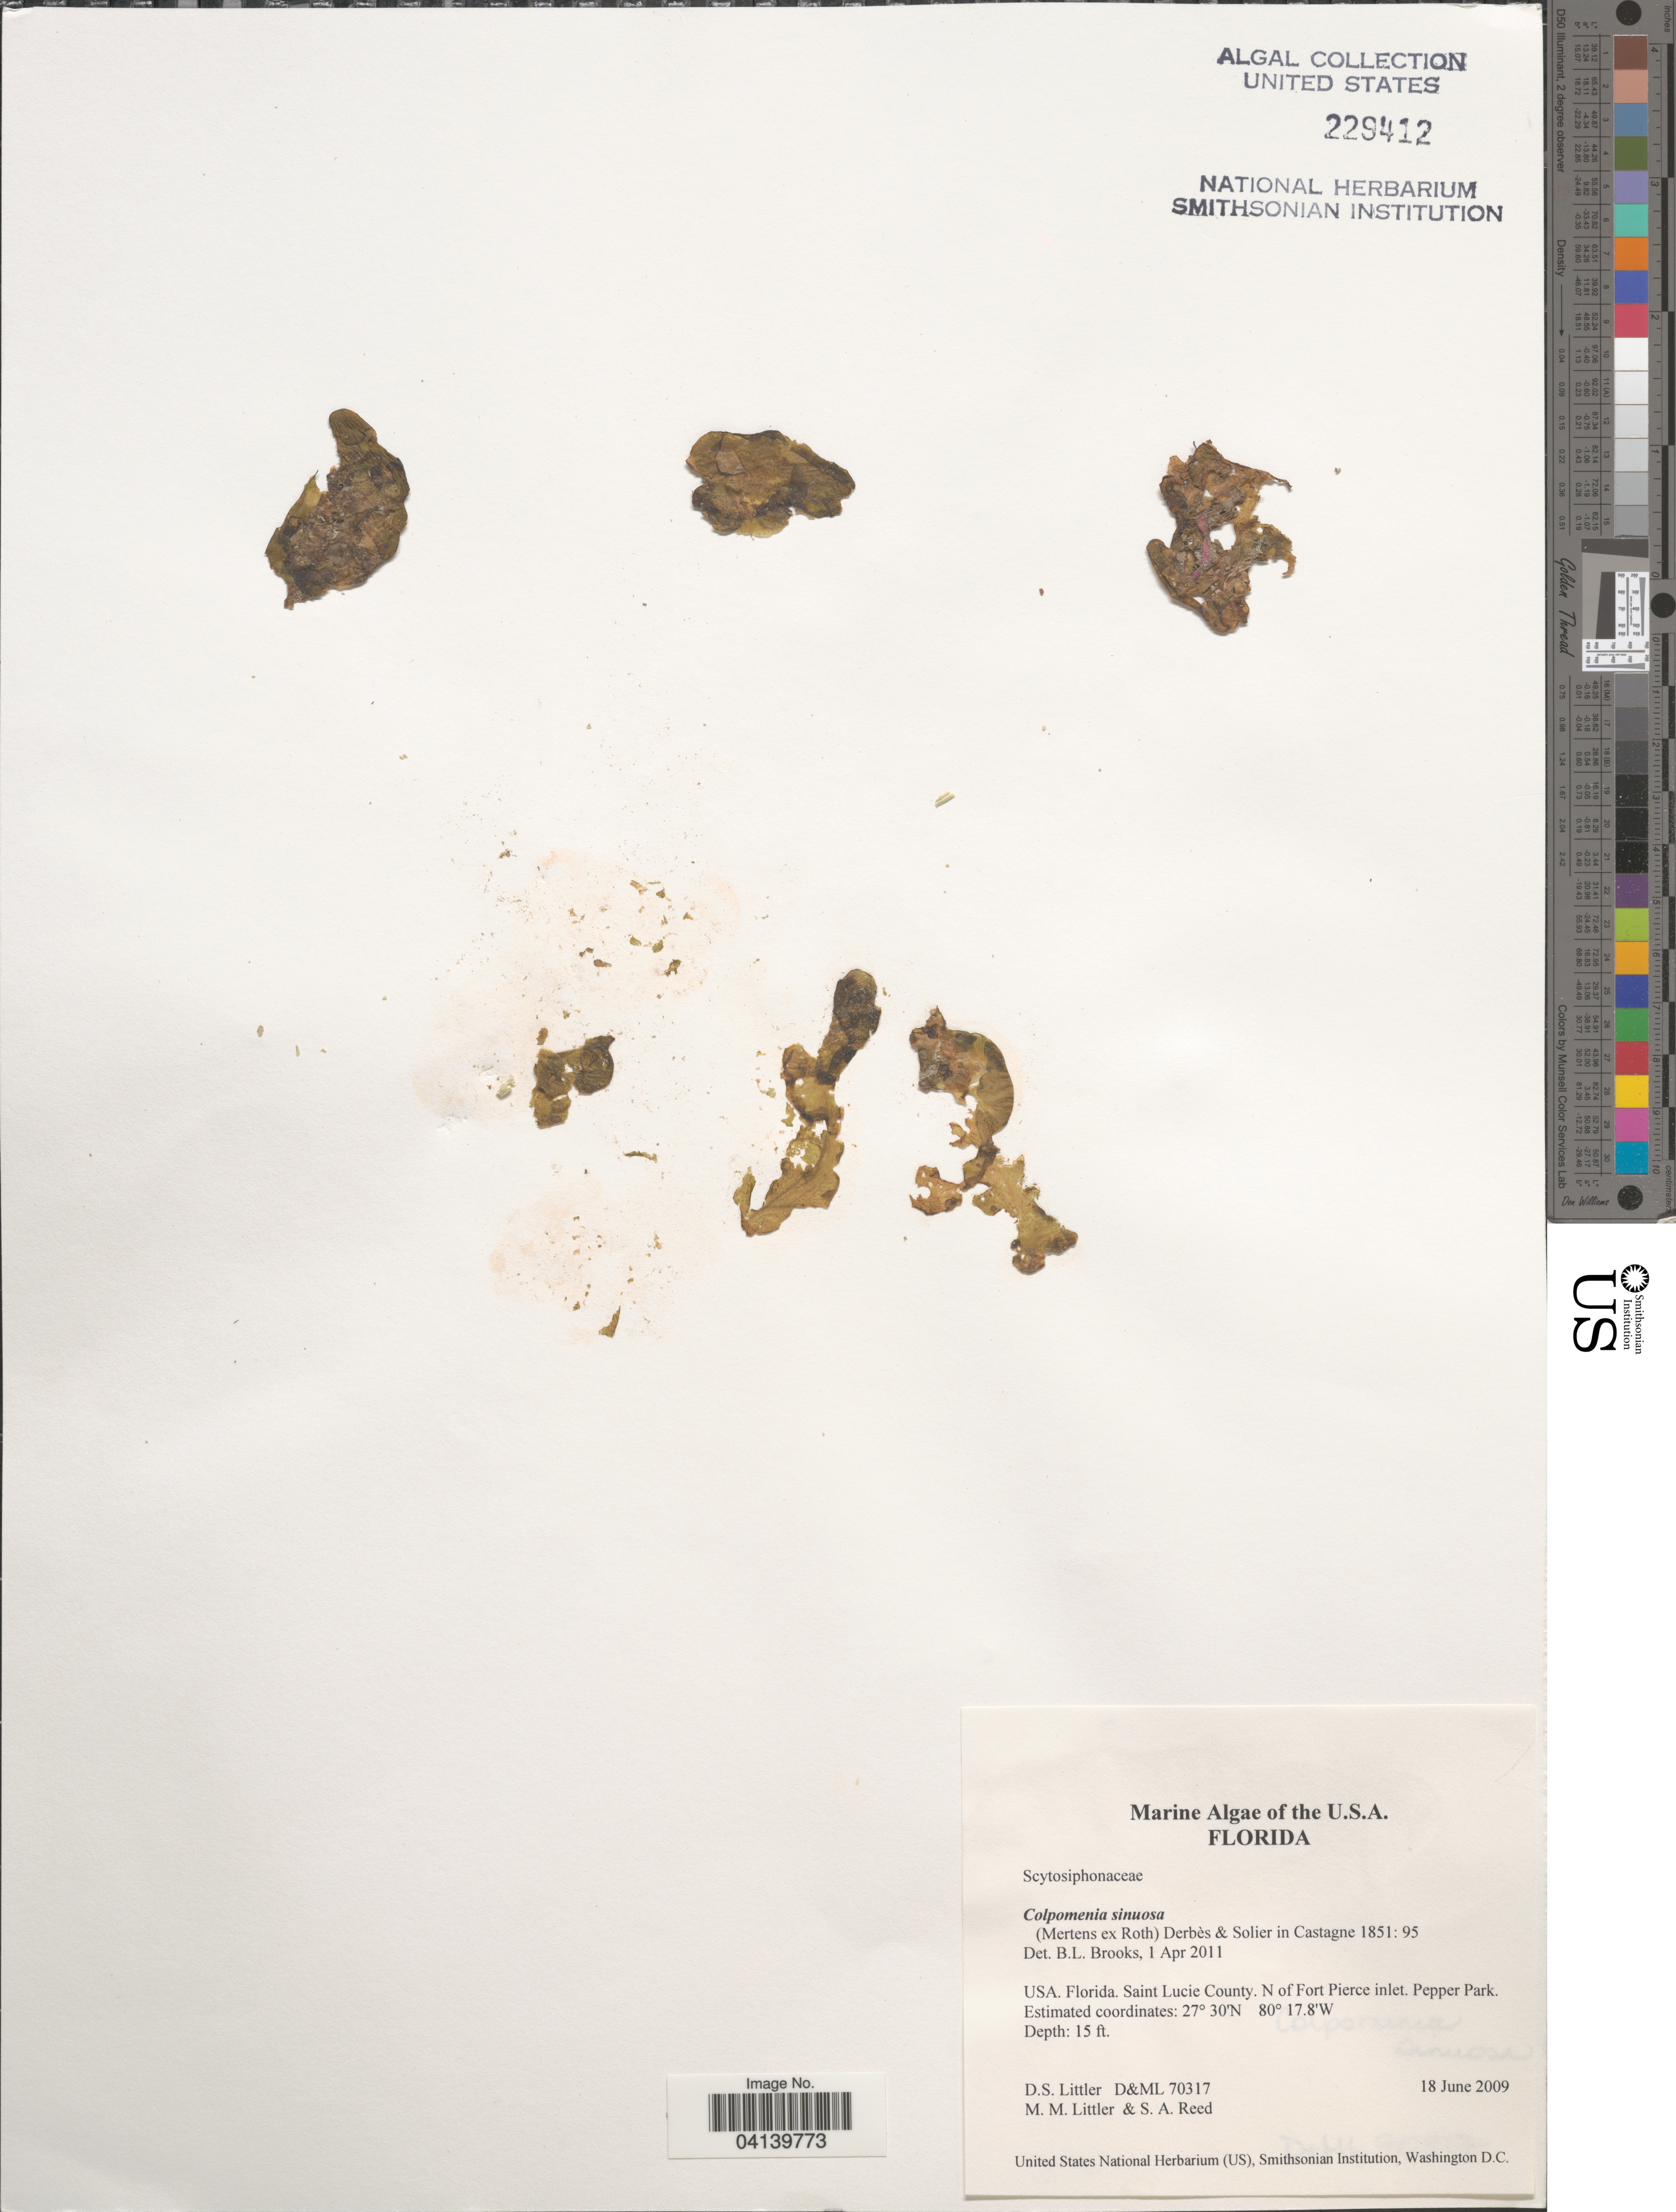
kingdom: Chromista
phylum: Ochrophyta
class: Phaeophyceae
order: Scytosiphonales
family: Scytosiphonaceae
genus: Colpomenia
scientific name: Colpomenia sinuosa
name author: (K. Mert. ex Roth) Derbes & Solier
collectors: D. S. Littler & S. Reed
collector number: D&ML 70317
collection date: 2009-06-18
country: United States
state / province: Florida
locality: Saint Lucie County. N of Fort Pierce inlet. Pepper Park.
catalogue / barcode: US 229412